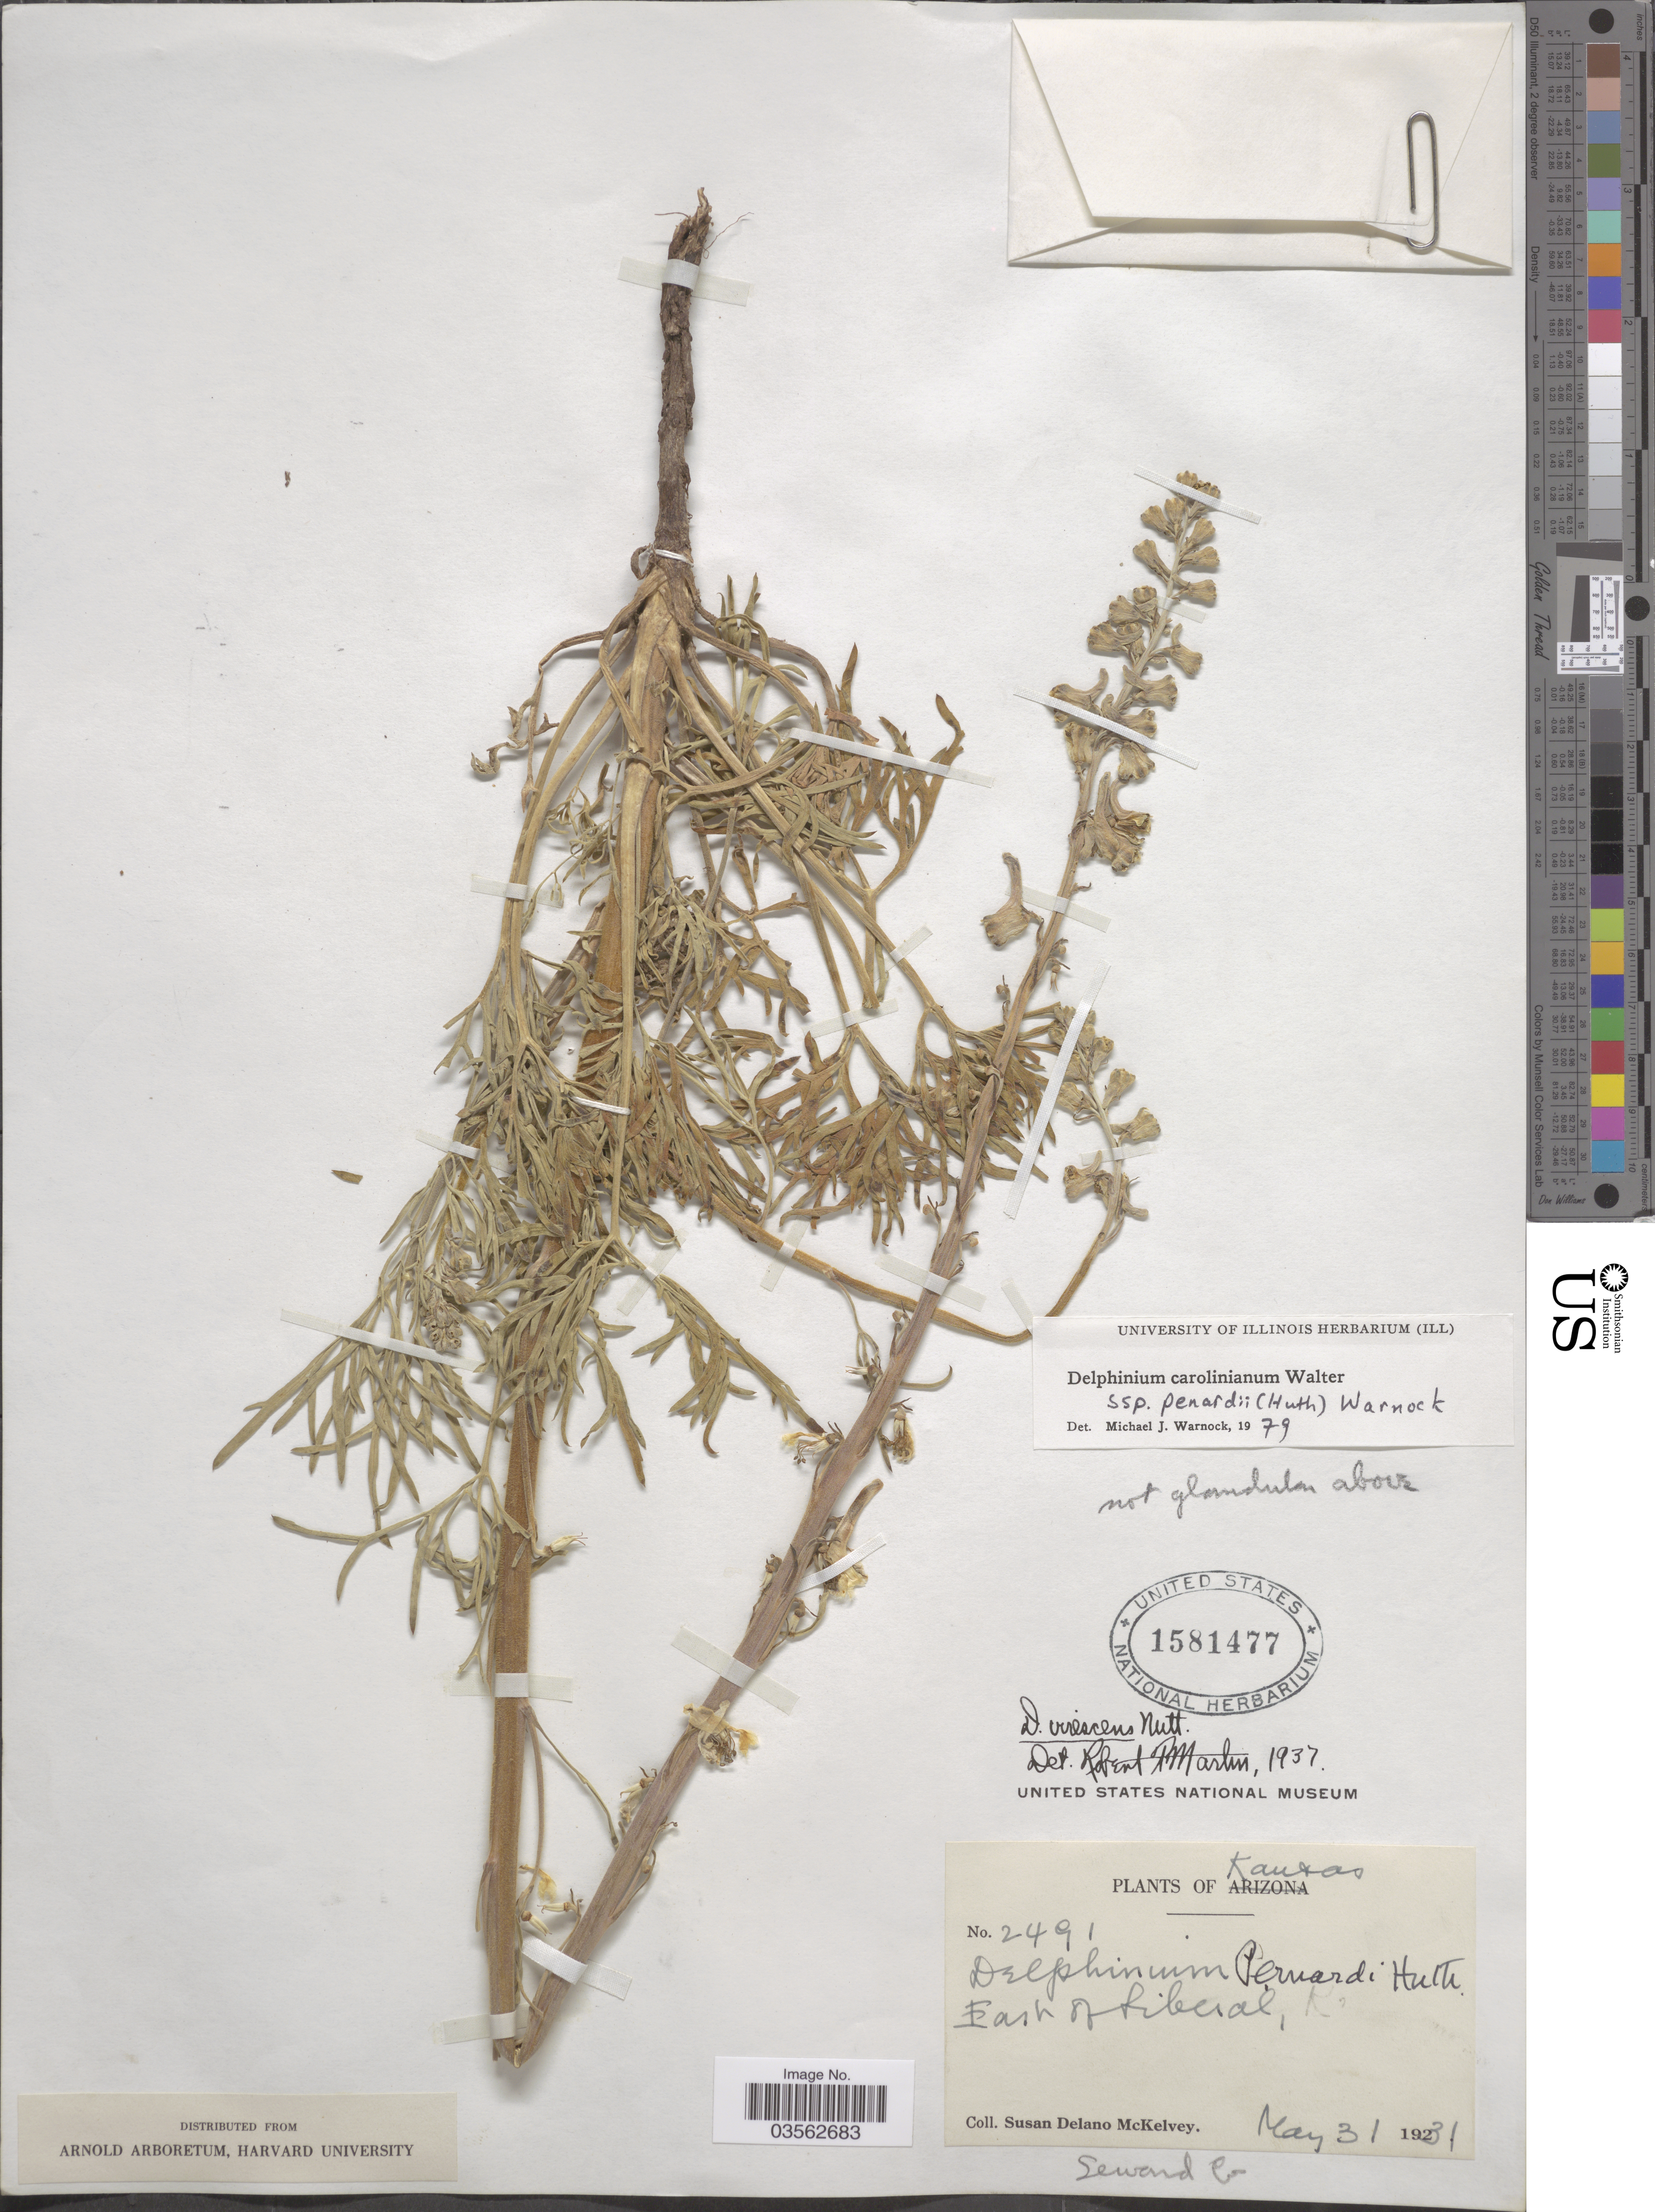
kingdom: Plantae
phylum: Tracheophyta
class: Magnoliopsida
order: Ranunculales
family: Ranunculaceae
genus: Delphinium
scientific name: Delphinium carolinianum subsp. penardii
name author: (Huth) M.J. Warnock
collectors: S. A. McKelvey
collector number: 2491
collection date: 1931-05-31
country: United States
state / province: Kansas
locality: East of Liberal. Seward Co.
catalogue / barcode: US 1581477